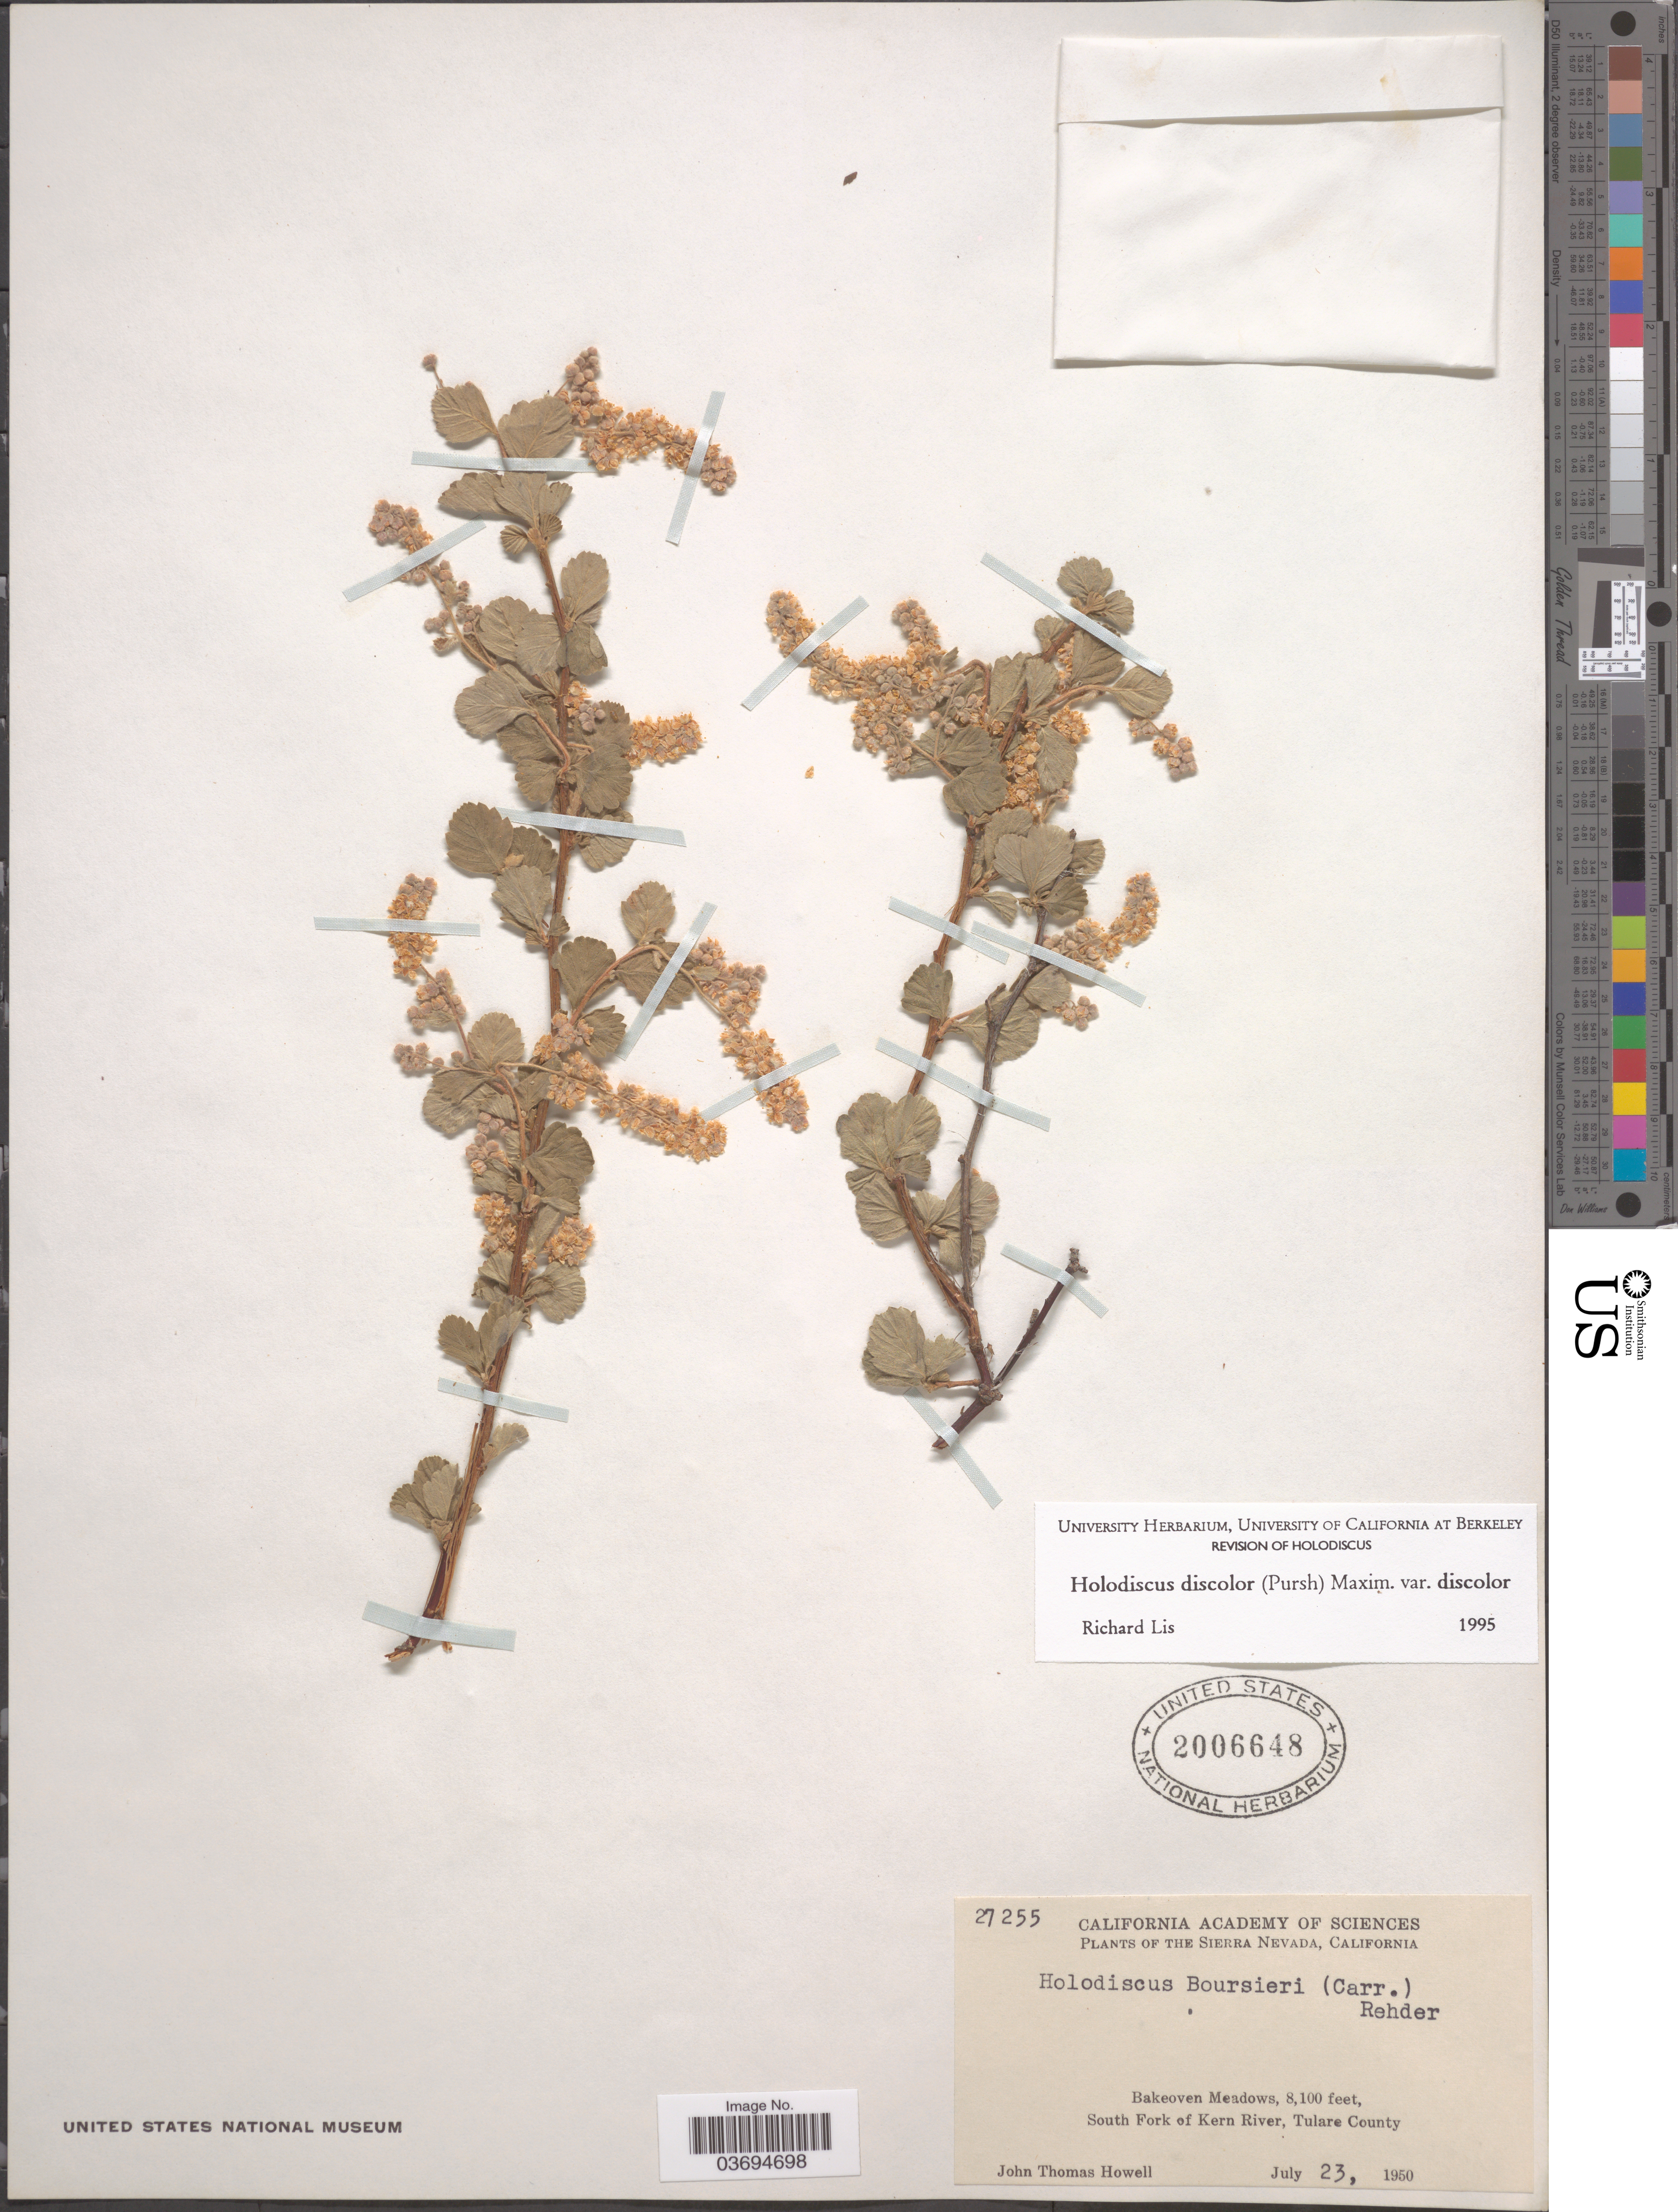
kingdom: Plantae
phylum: Tracheophyta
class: Magnoliopsida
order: Rosales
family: Rosaceae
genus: Holodiscus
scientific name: Holodiscus discolor var. discolor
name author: (Pursh) Maxim.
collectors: J. T. Howell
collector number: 27255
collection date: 1950-07-23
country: United States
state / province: California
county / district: Tulare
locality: Sierra Nevada. Bakeoven Meadows, South Fork of Kern River, Tulare County.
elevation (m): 2469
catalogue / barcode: US 2006648